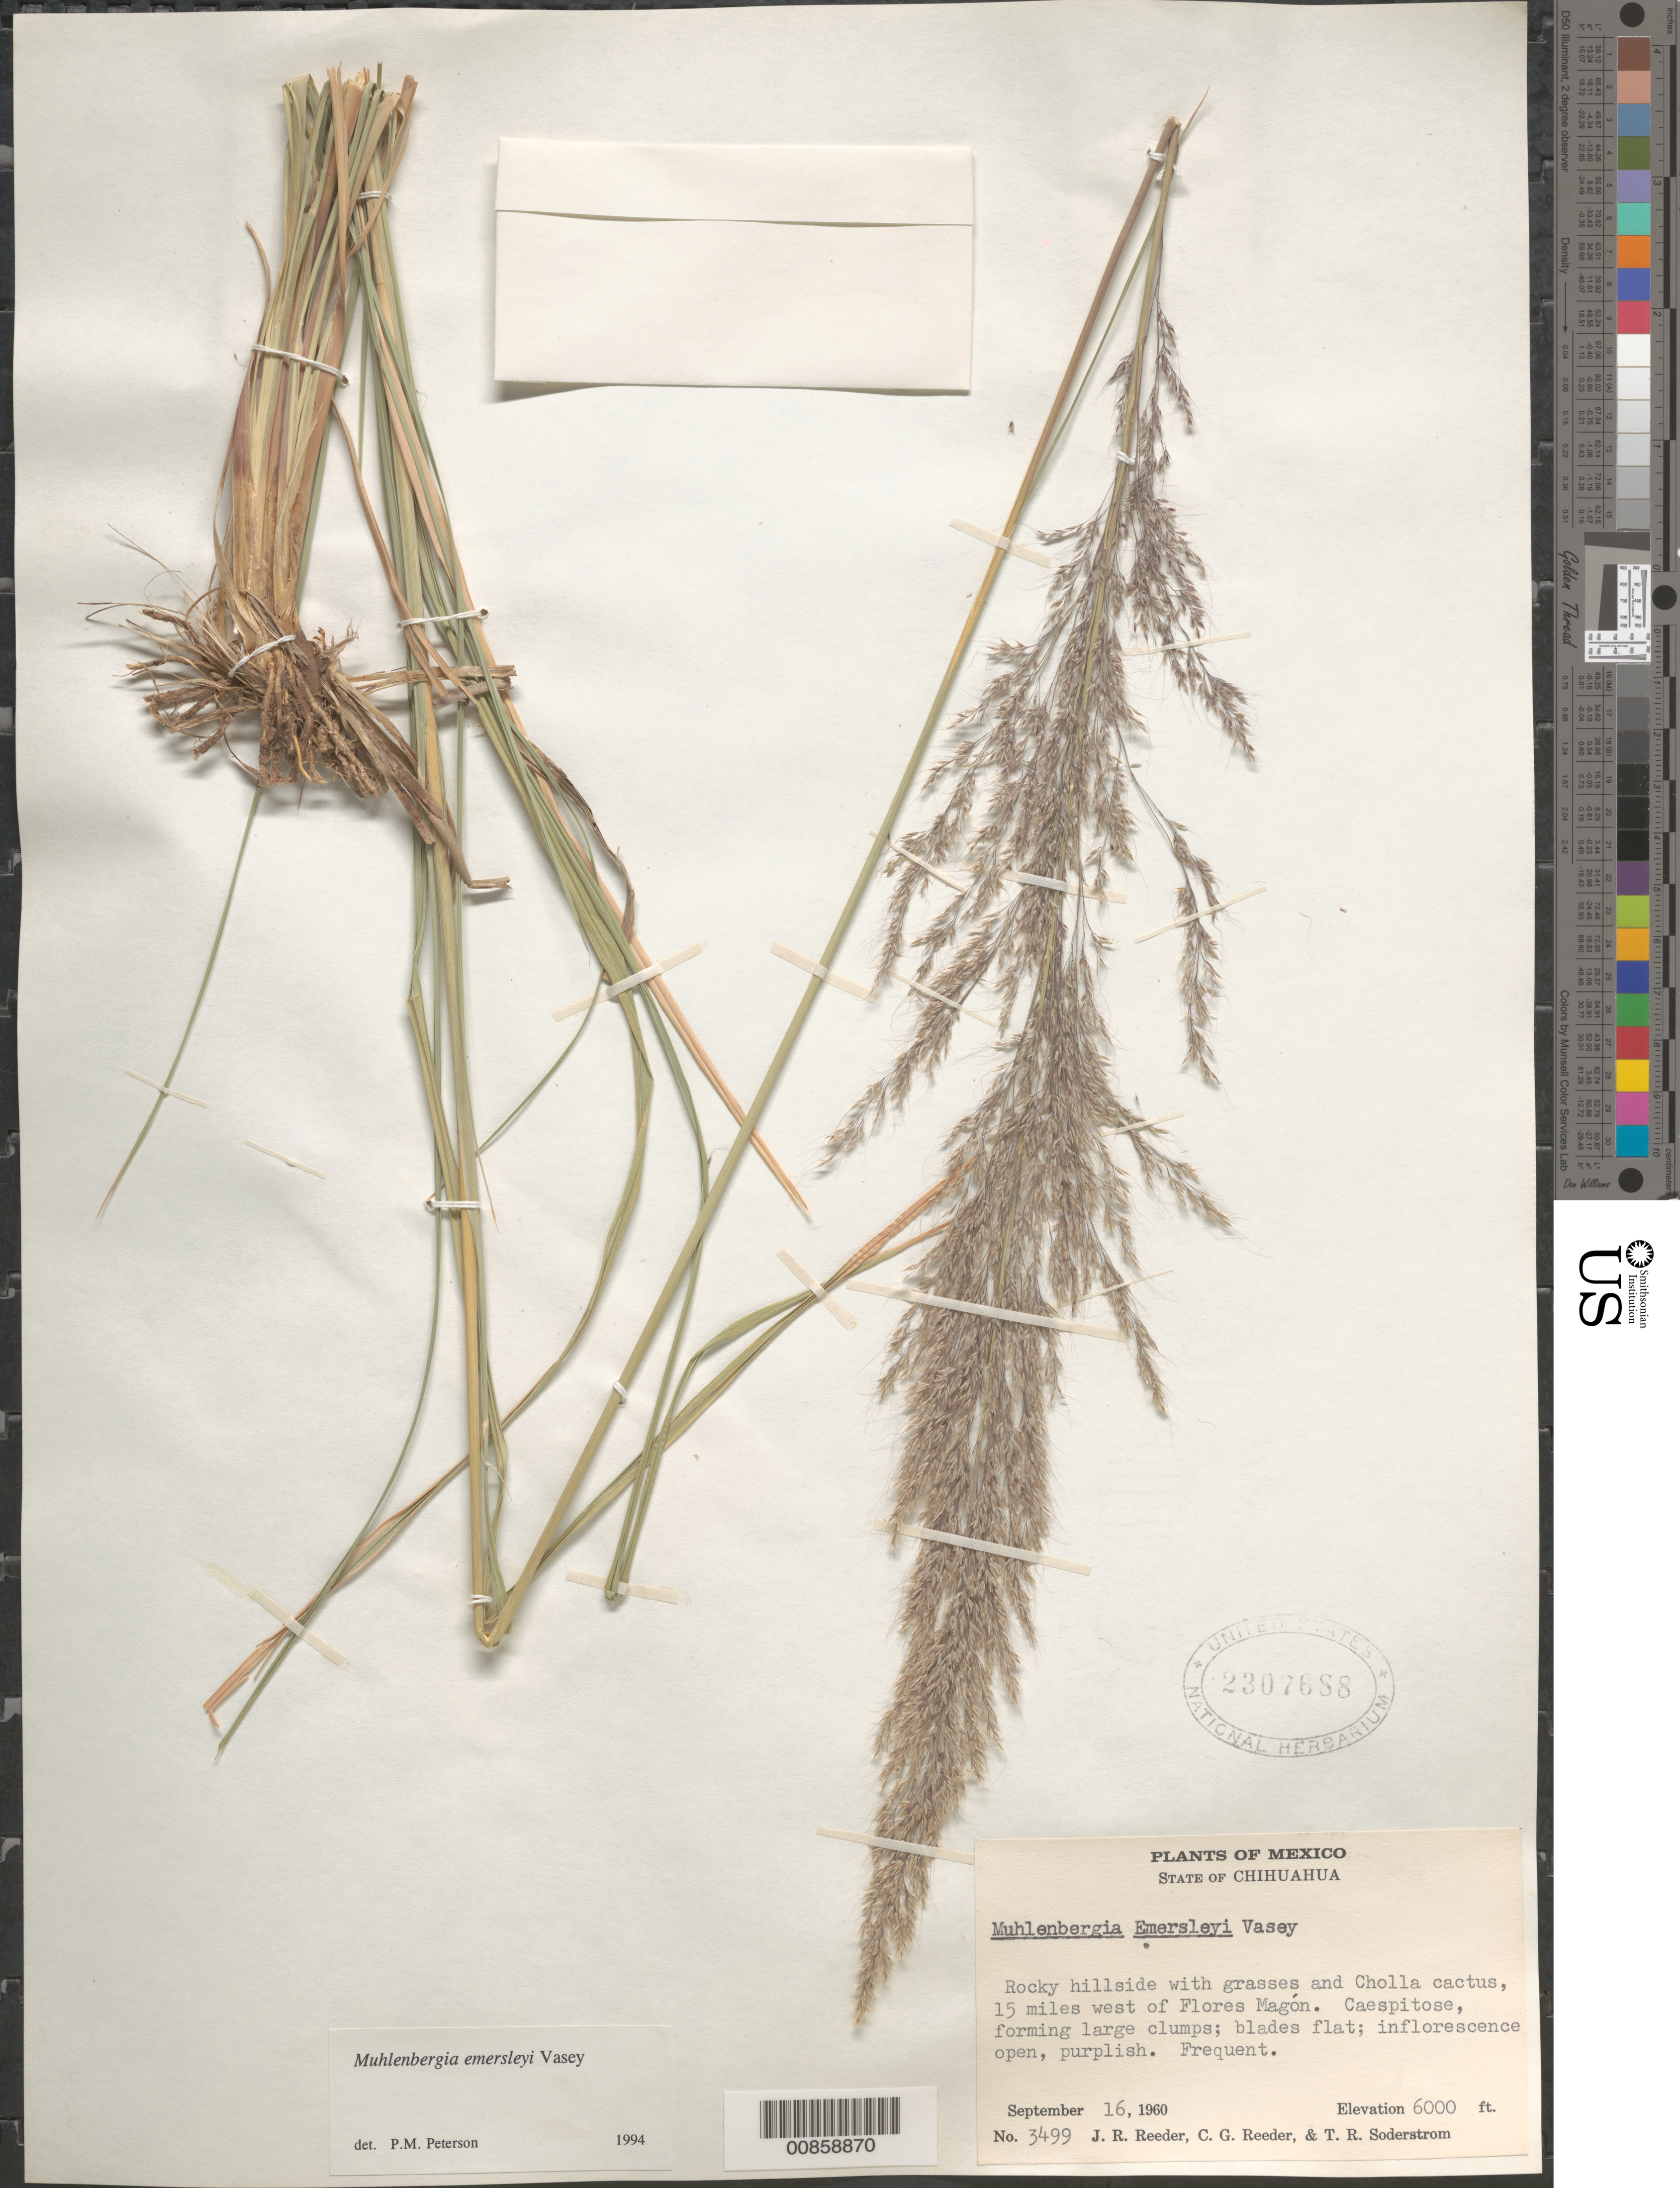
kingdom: Plantae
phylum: Tracheophyta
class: Liliopsida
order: Poales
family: Poaceae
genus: Muhlenbergia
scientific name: Muhlenbergia emersleyi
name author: Vasey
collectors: J. R. Reeder, C. G. Reeder & T. R. Soderstrom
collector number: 3499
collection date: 1960-09-16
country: Mexico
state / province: Chihuahua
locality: Rocky hillside with grasses and Cholla cactus, 15 miles west of Flores Magón.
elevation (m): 1829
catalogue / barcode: US 2307688